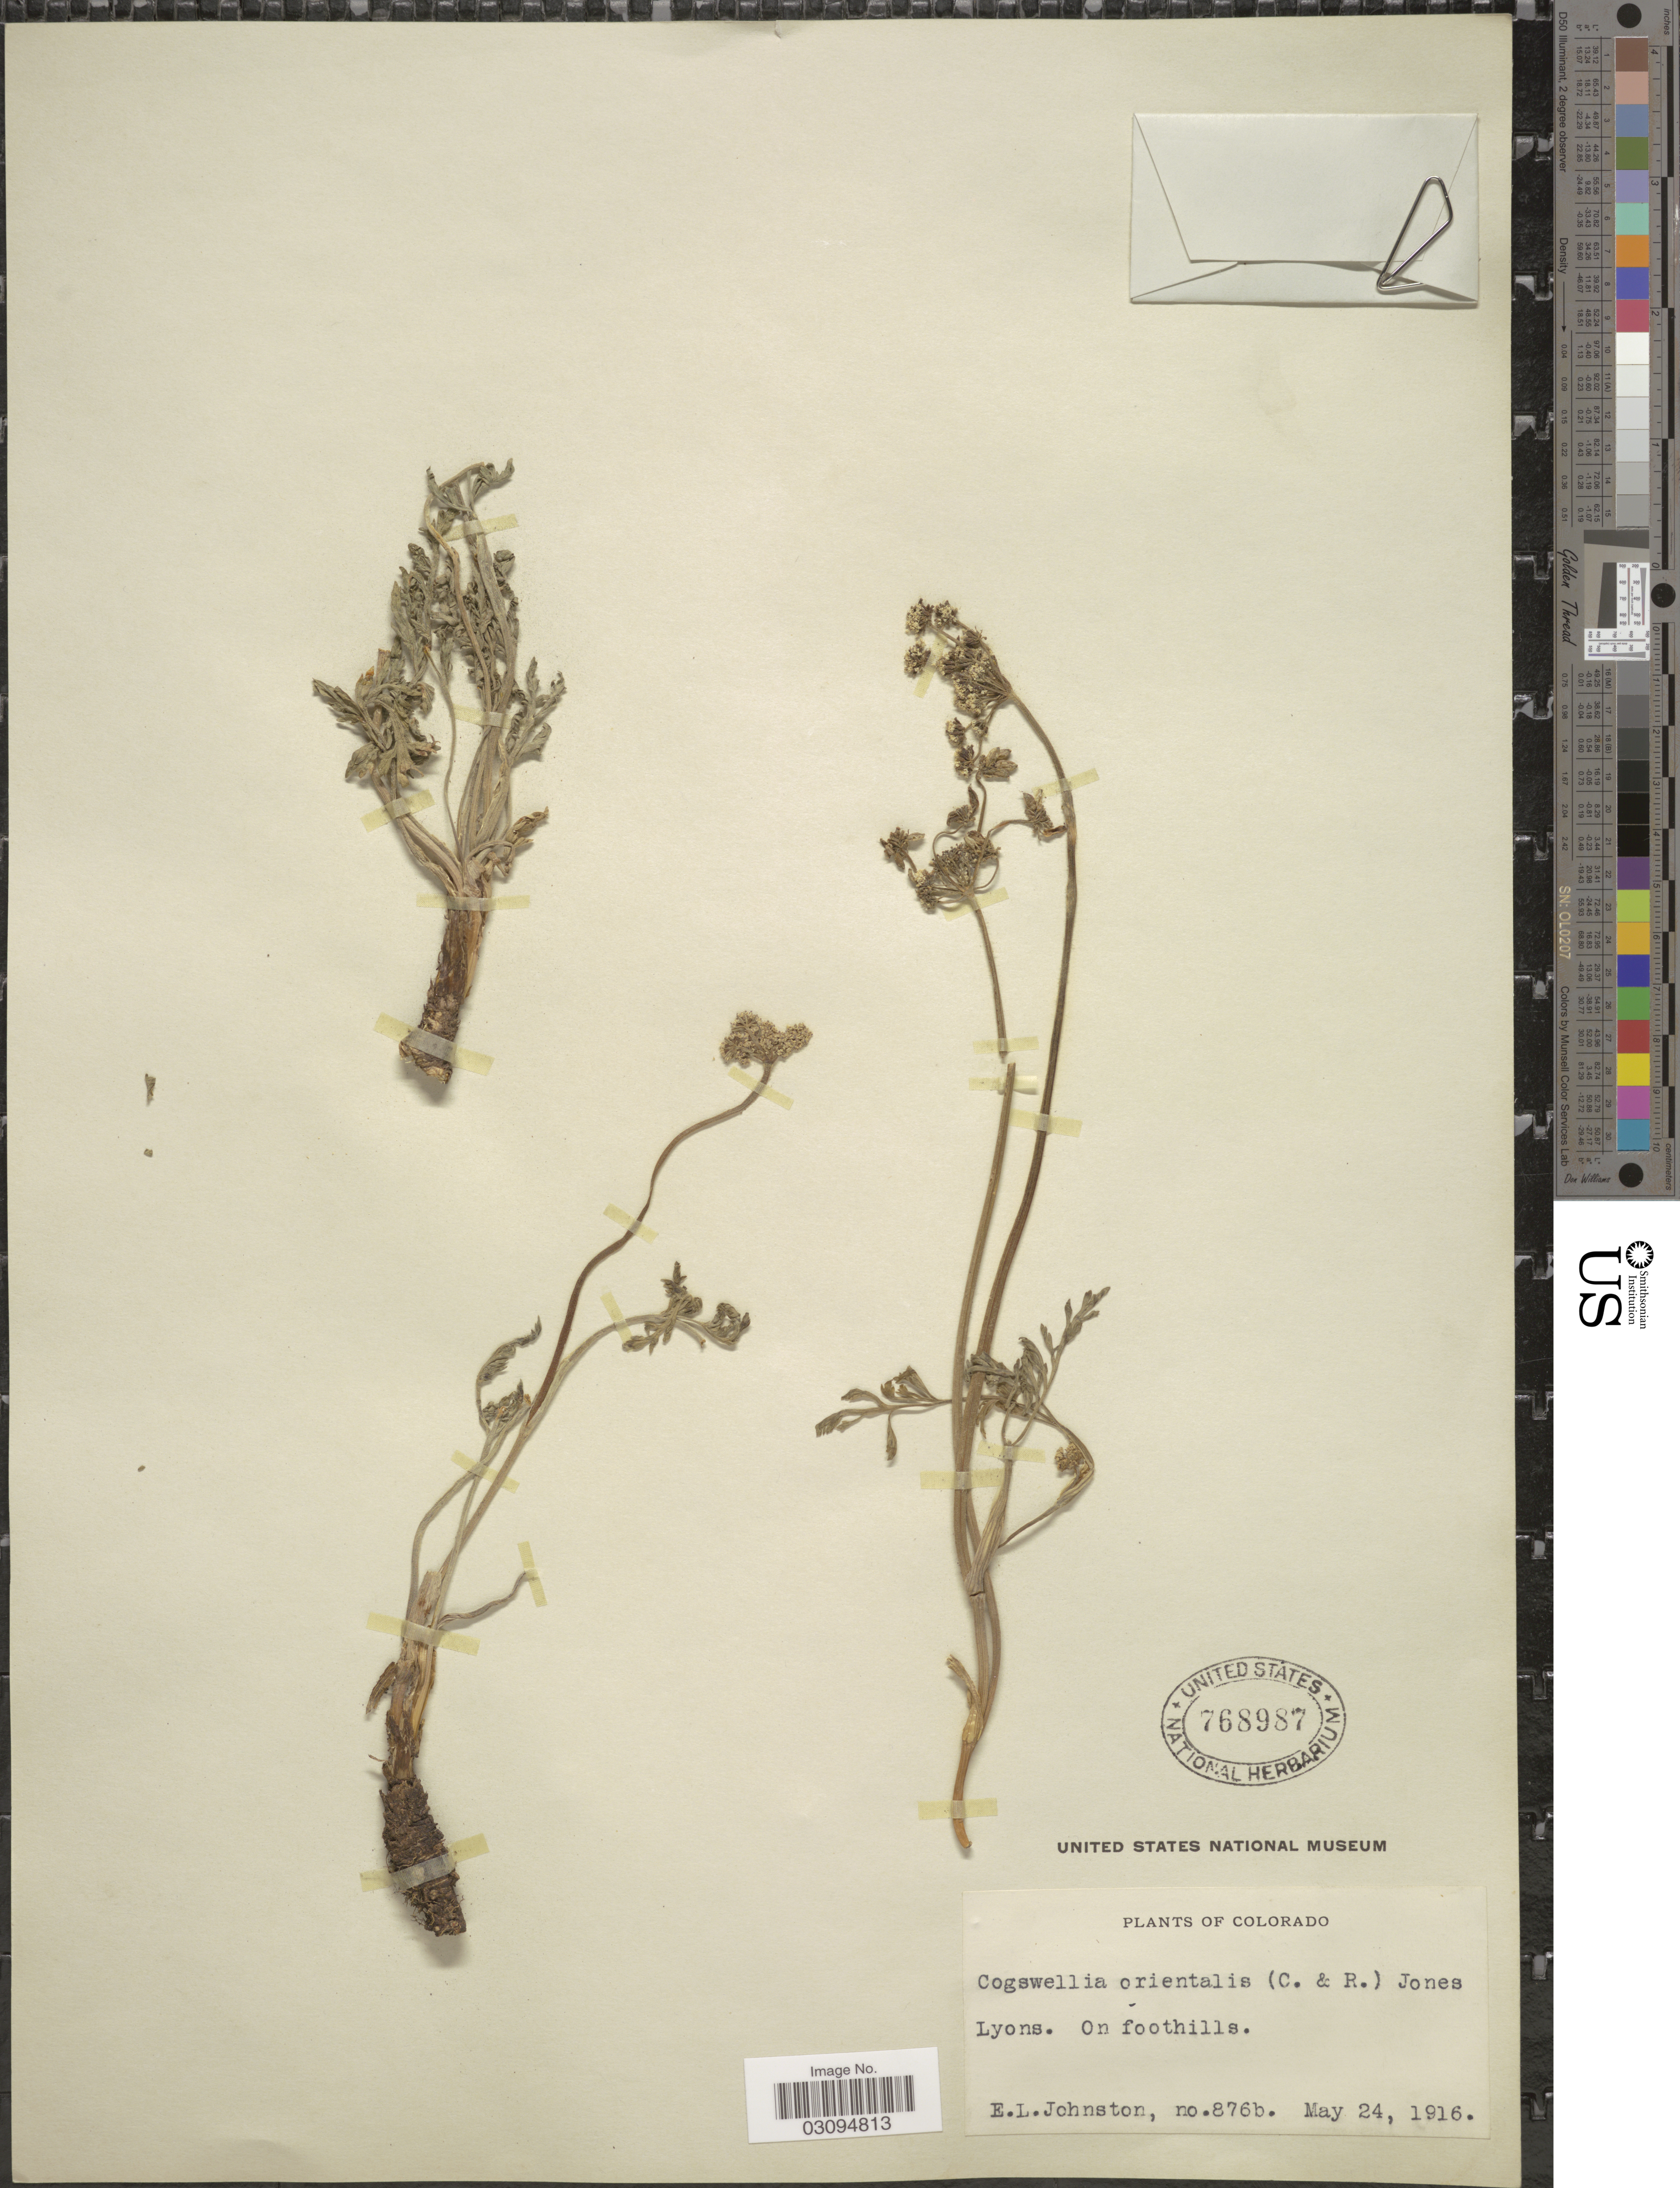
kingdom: Plantae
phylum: Tracheophyta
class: Magnoliopsida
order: Apiales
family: Apiaceae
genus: Lomatium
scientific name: Lomatium orientale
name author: J.M. Coult. & Rose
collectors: E. L. Johnston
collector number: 876b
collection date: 1916-05-24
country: United States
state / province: Colorado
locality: Lyons. On foothills.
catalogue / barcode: US 768987